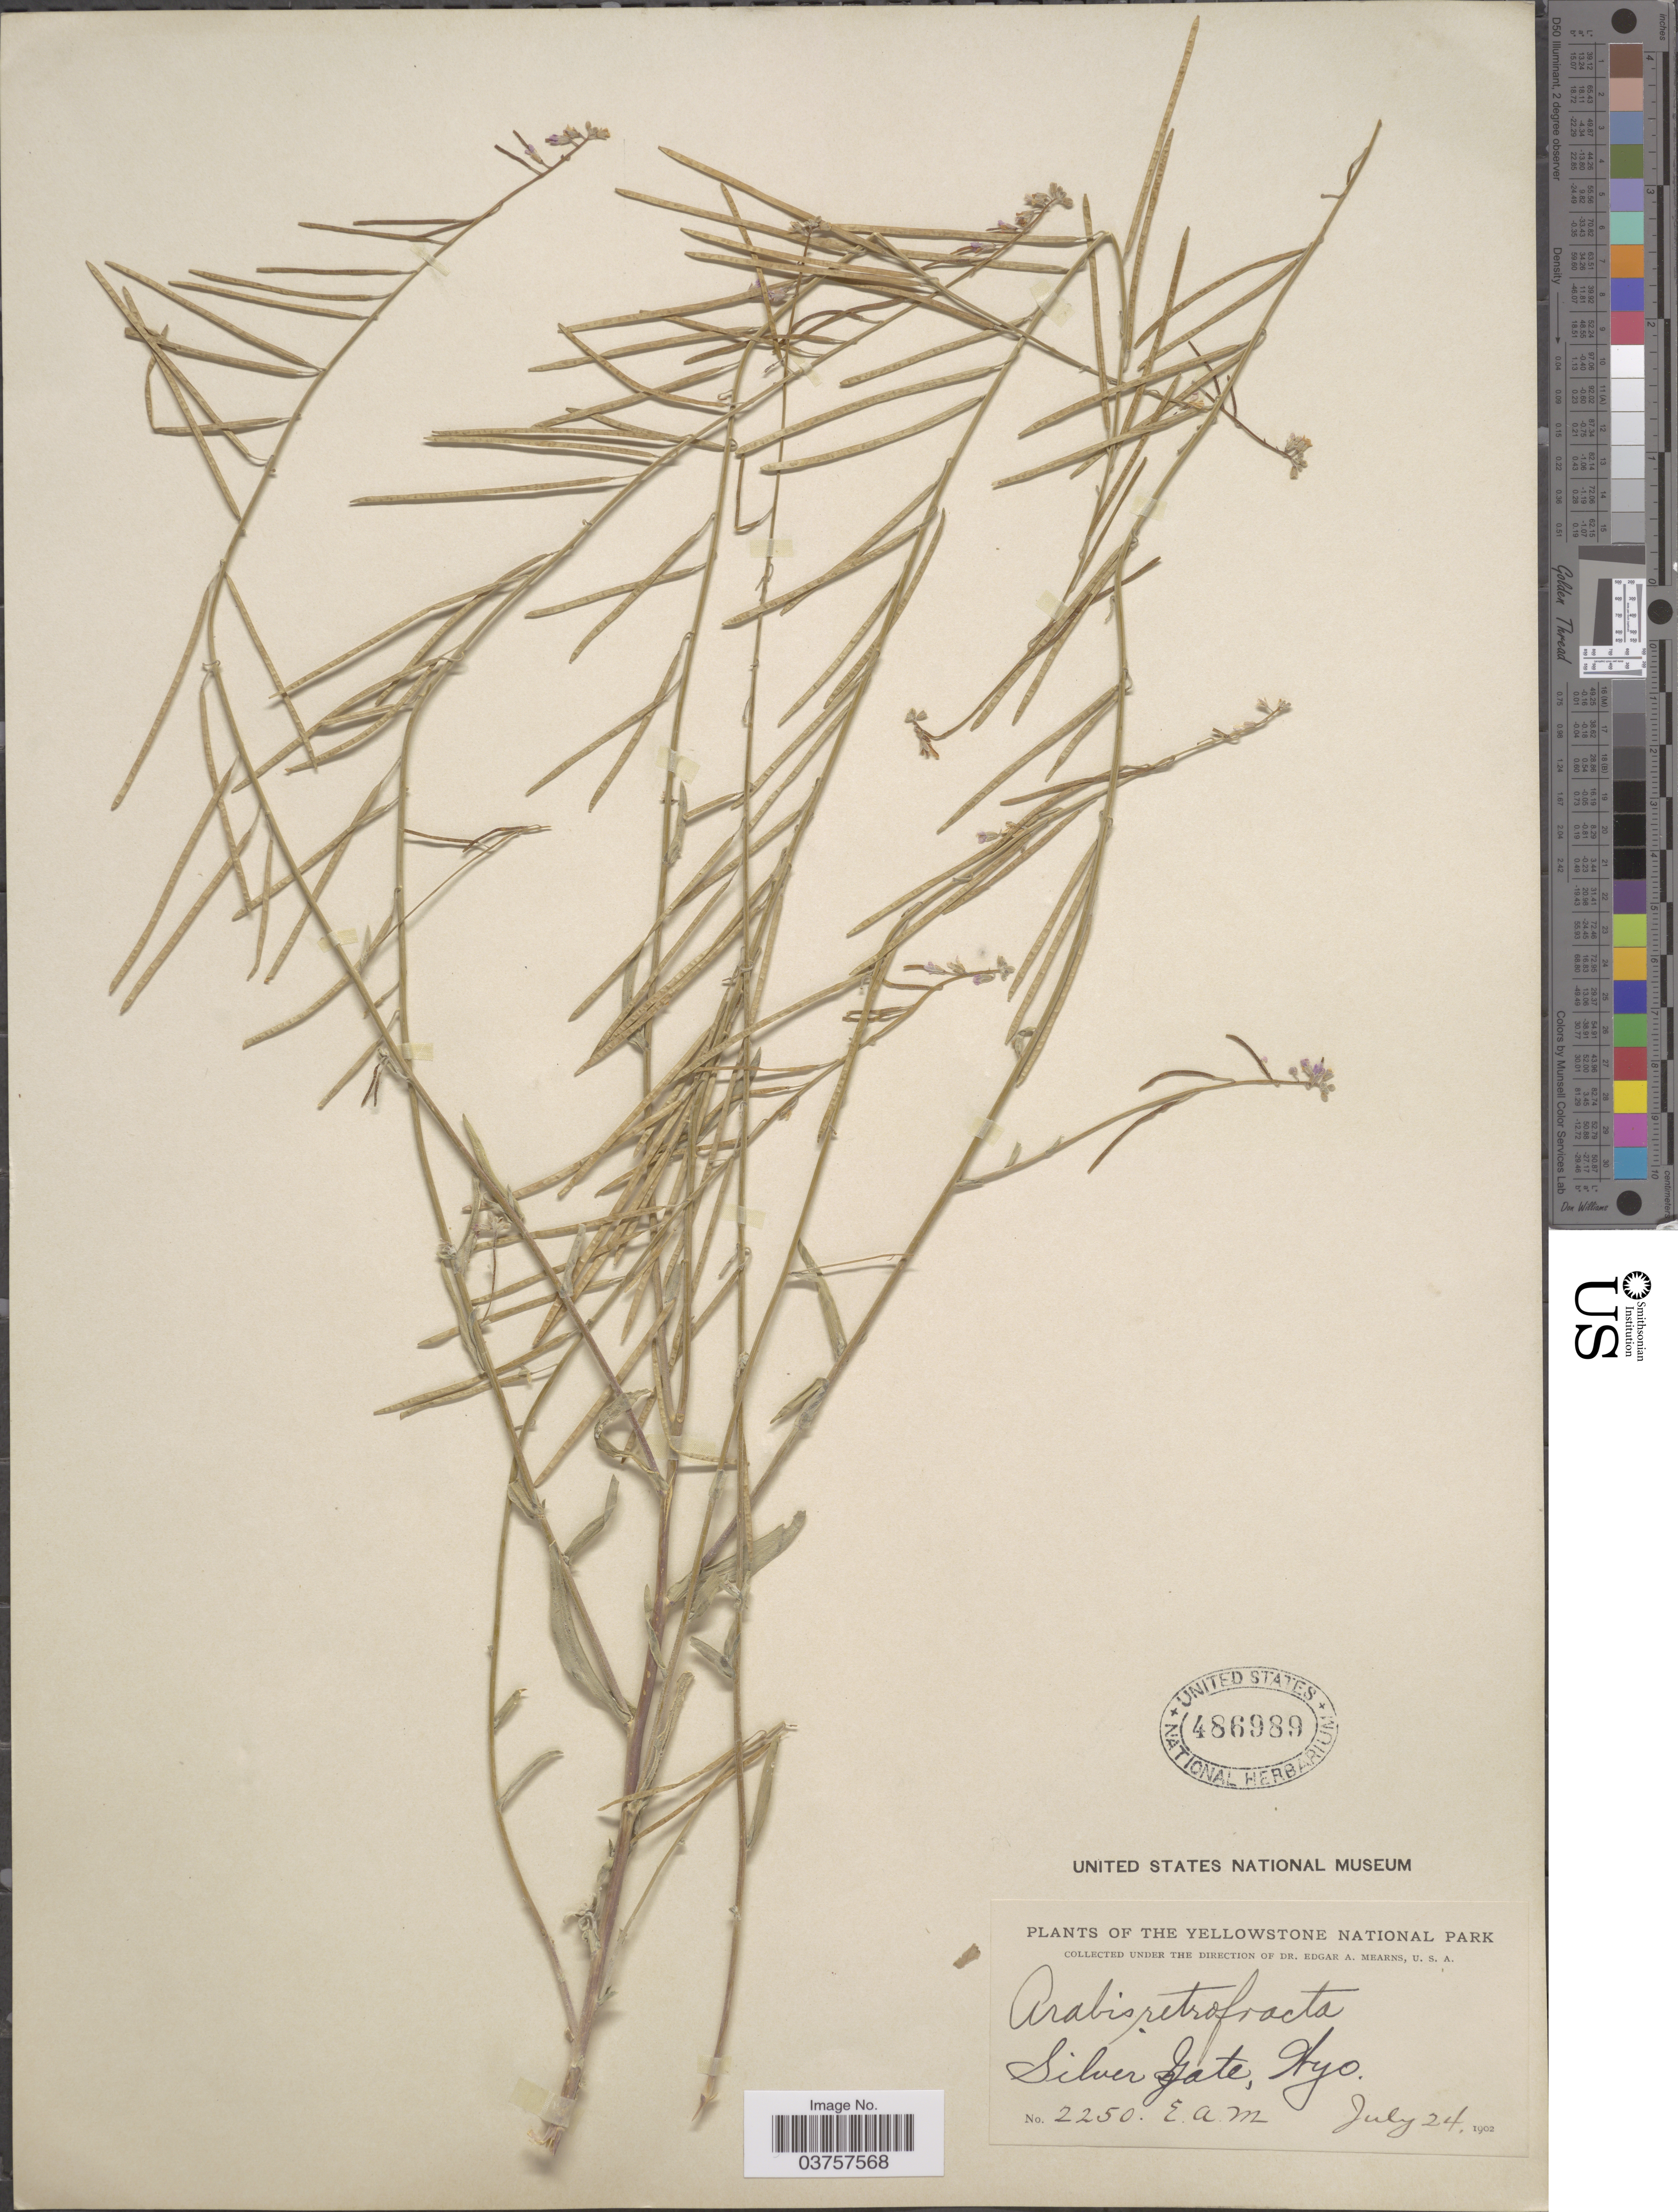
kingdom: Plantae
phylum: Tracheophyta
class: Magnoliopsida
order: Brassicales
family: Brassicaceae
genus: Arabis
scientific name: Arabis holboellii var. retrofracta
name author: Rydb.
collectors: E. A. Mearns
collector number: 2250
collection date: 1902-07-24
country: United States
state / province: Wyoming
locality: The Yellowstone National Park. Silver Gate.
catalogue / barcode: US 486989